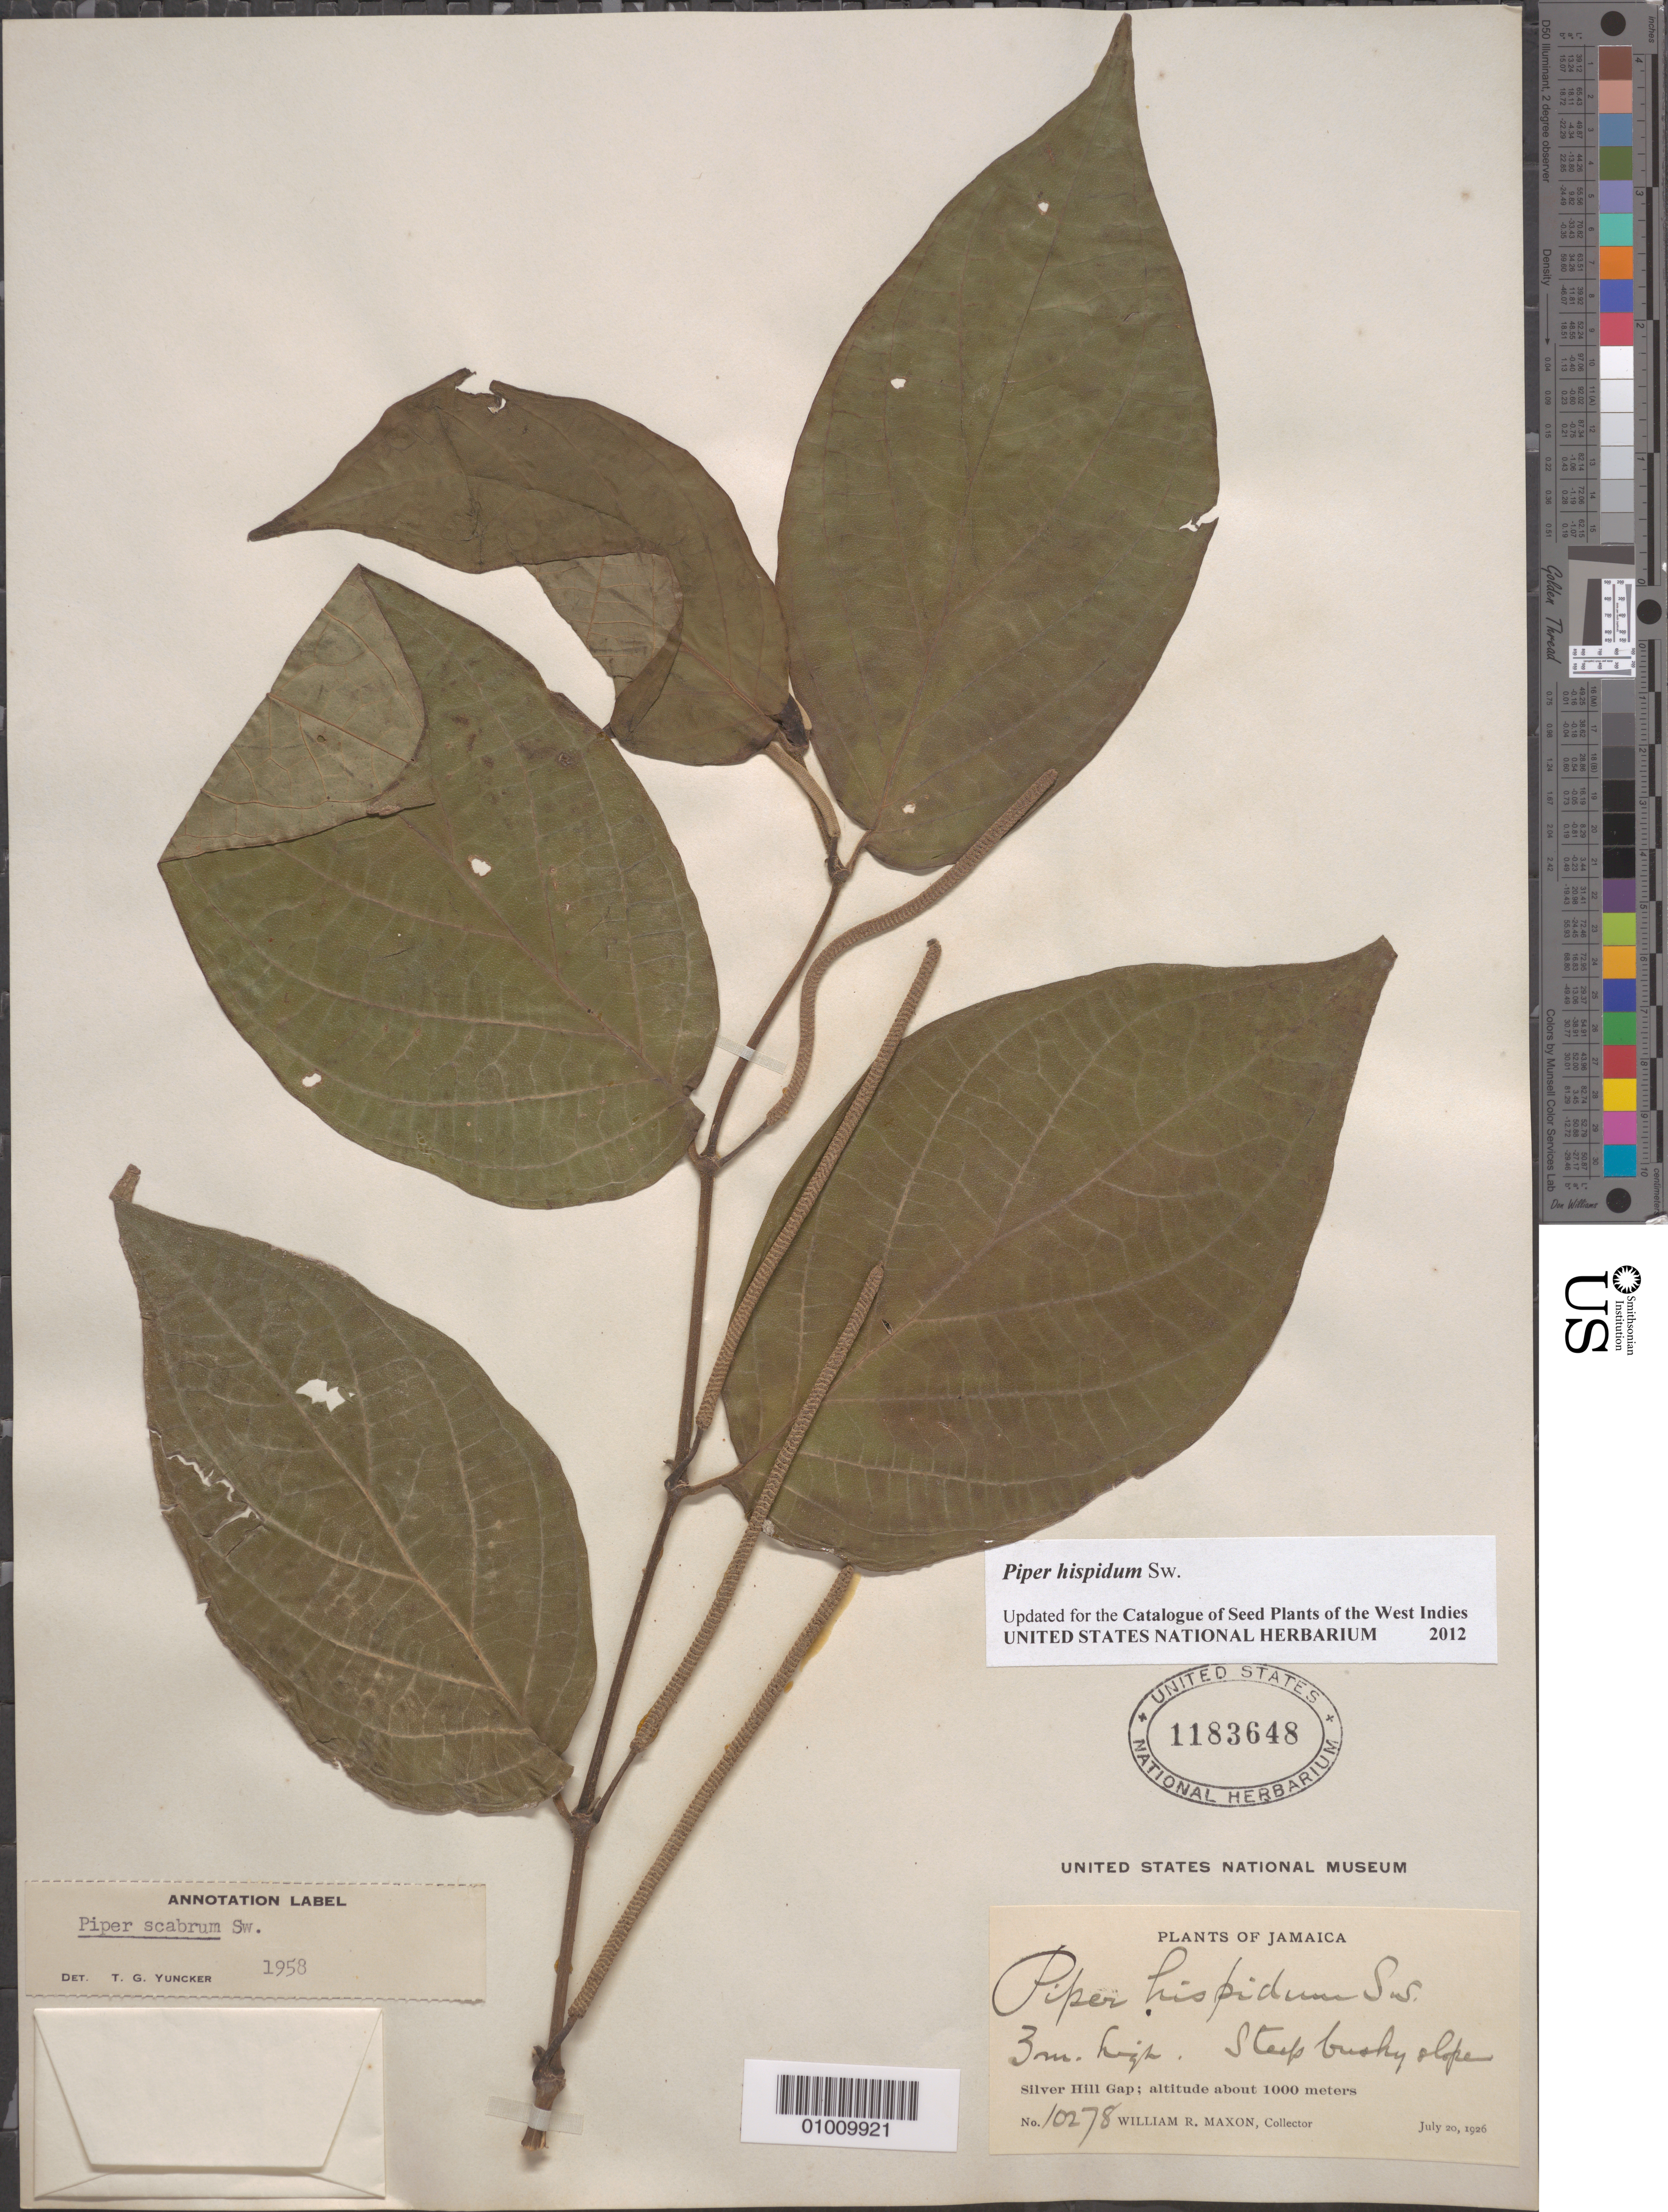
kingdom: Plantae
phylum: Tracheophyta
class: Magnoliopsida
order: Piperales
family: Piperaceae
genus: Piper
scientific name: Piper scabrum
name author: Sw.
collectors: W. R. Maxon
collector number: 10278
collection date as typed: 20 Jul 1926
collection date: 1926-07-20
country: Jamaica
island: Jamaica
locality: Silver Hill Gap, steep brushy slope.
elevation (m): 1000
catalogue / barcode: US 1183648